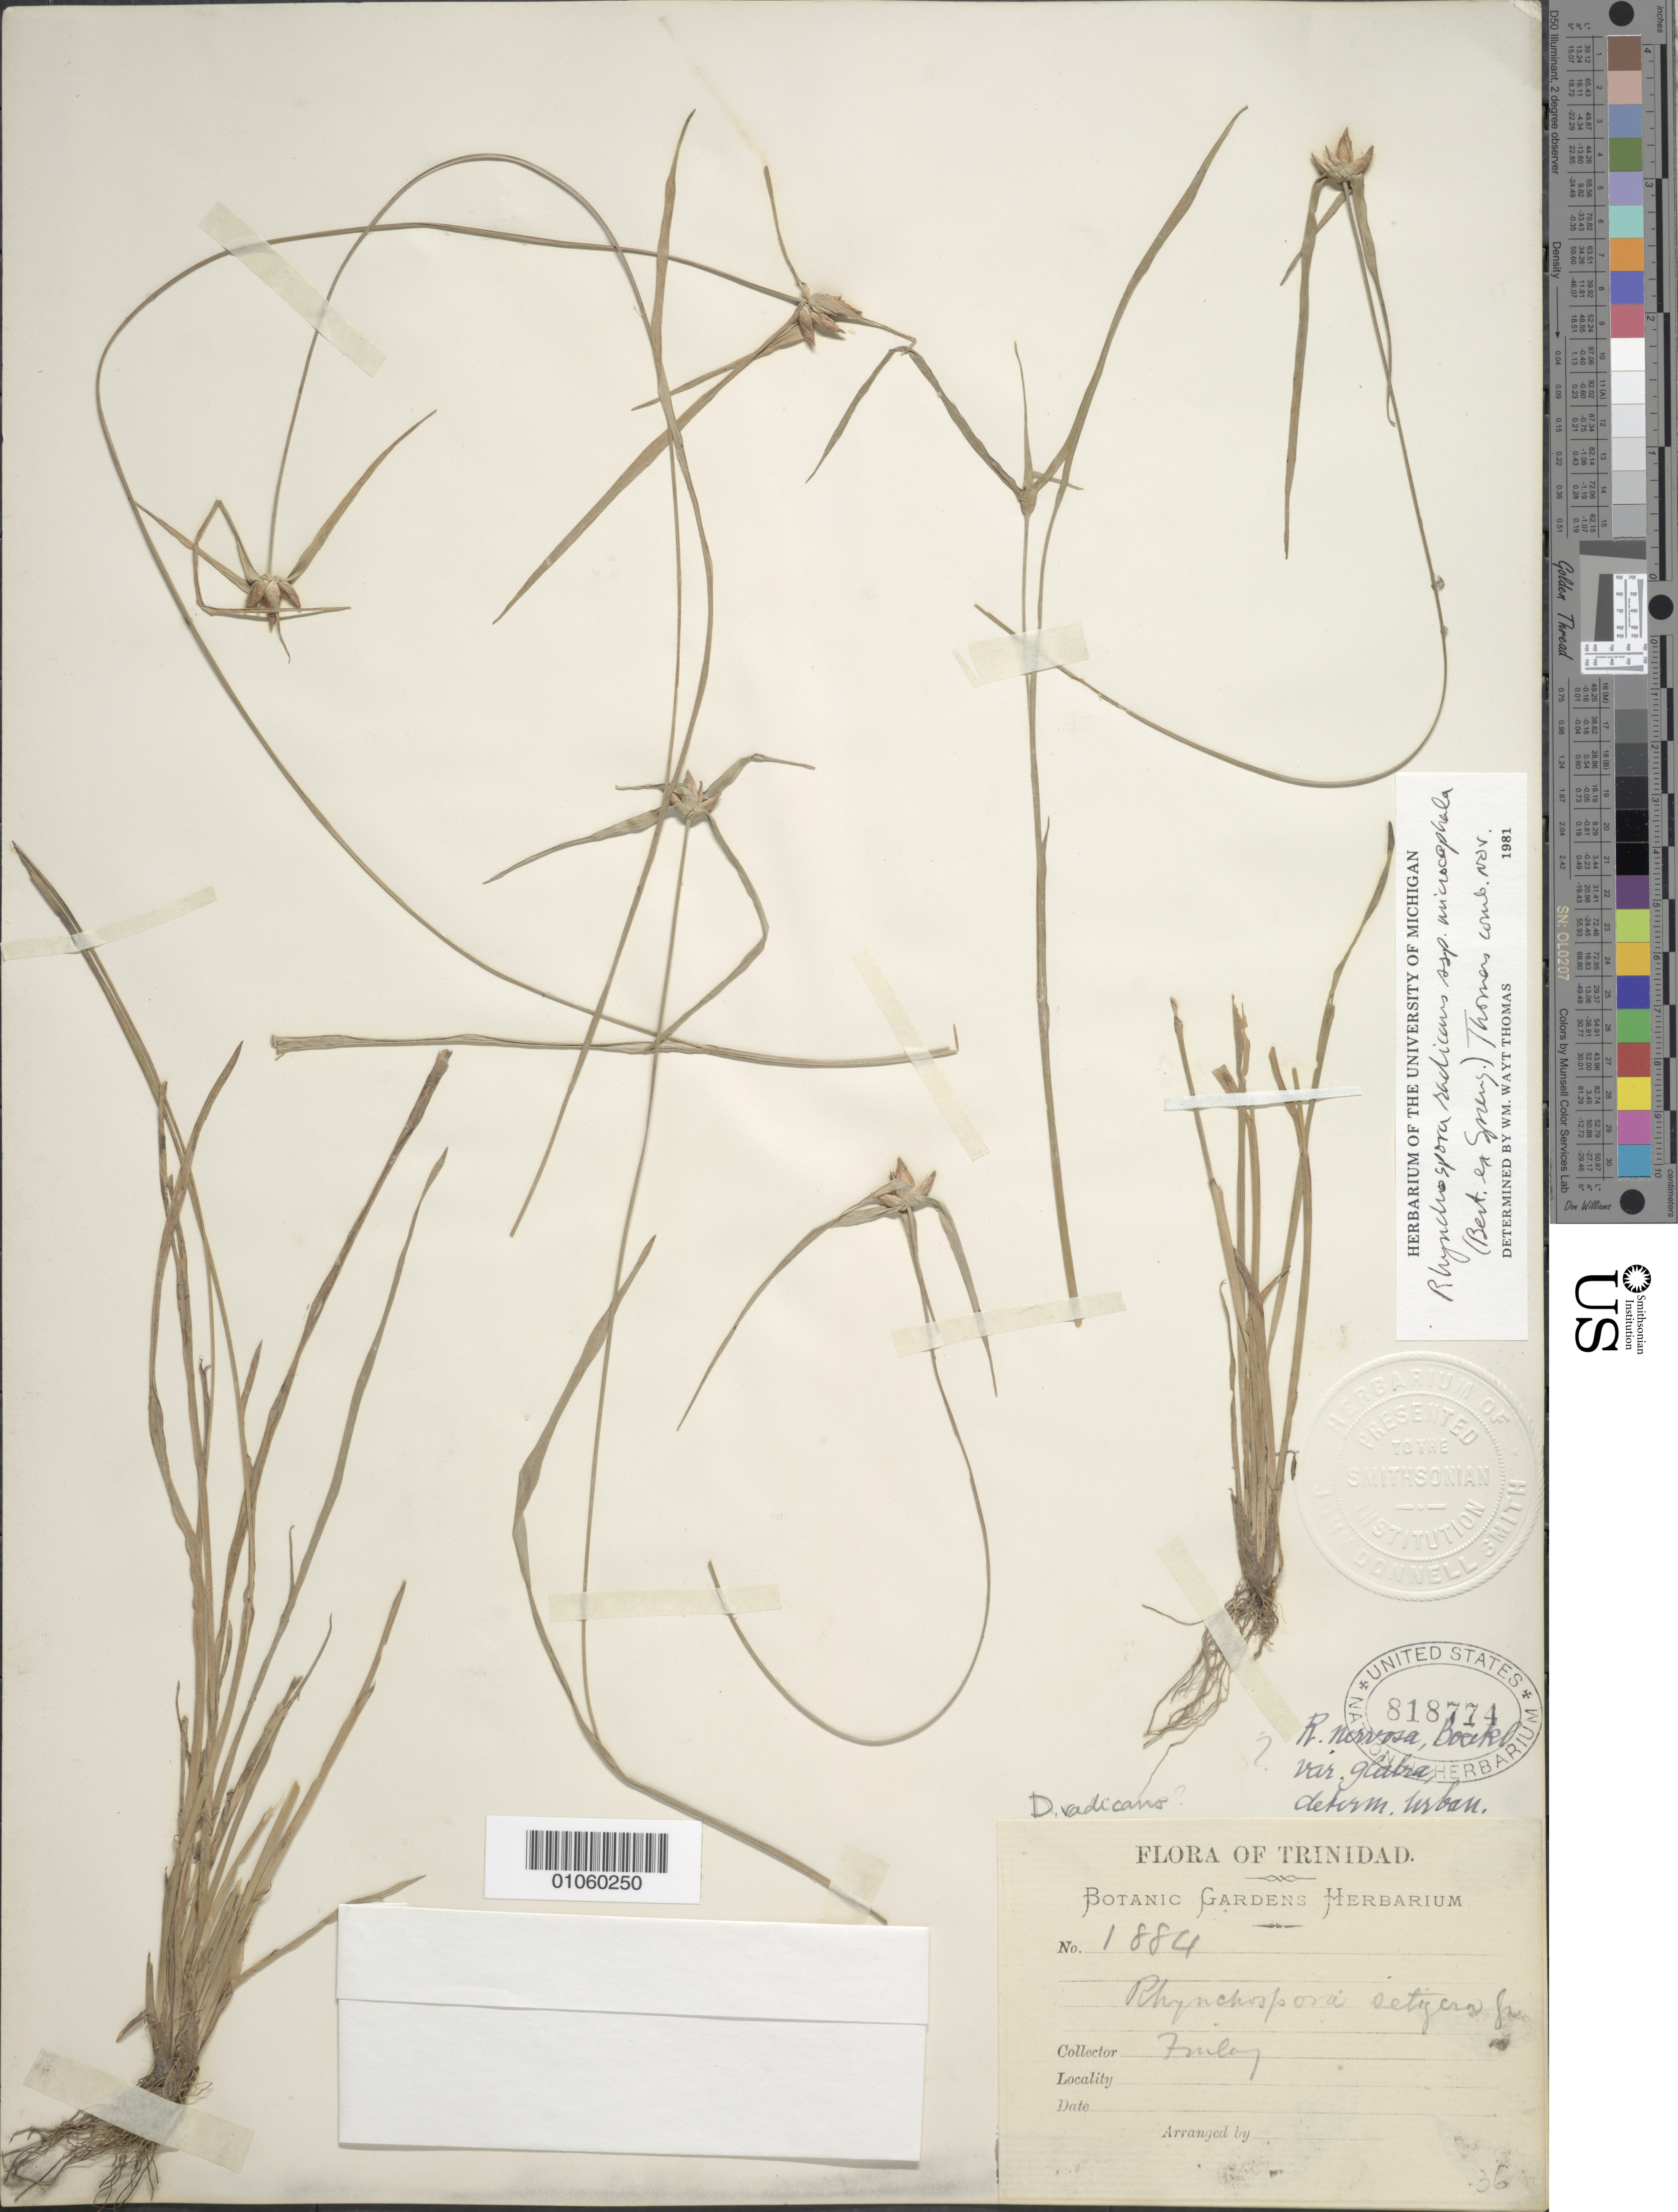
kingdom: Plantae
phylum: Tracheophyta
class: Liliopsida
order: Poales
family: Cyperaceae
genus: Rhynchospora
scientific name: Rhynchospora radicans subsp. microcephala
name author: (Bertero ex Spreng.) W.W. Thomas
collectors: -. Finlay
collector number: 1884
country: Trinidad and Tobago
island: Trinidad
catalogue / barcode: US 818774